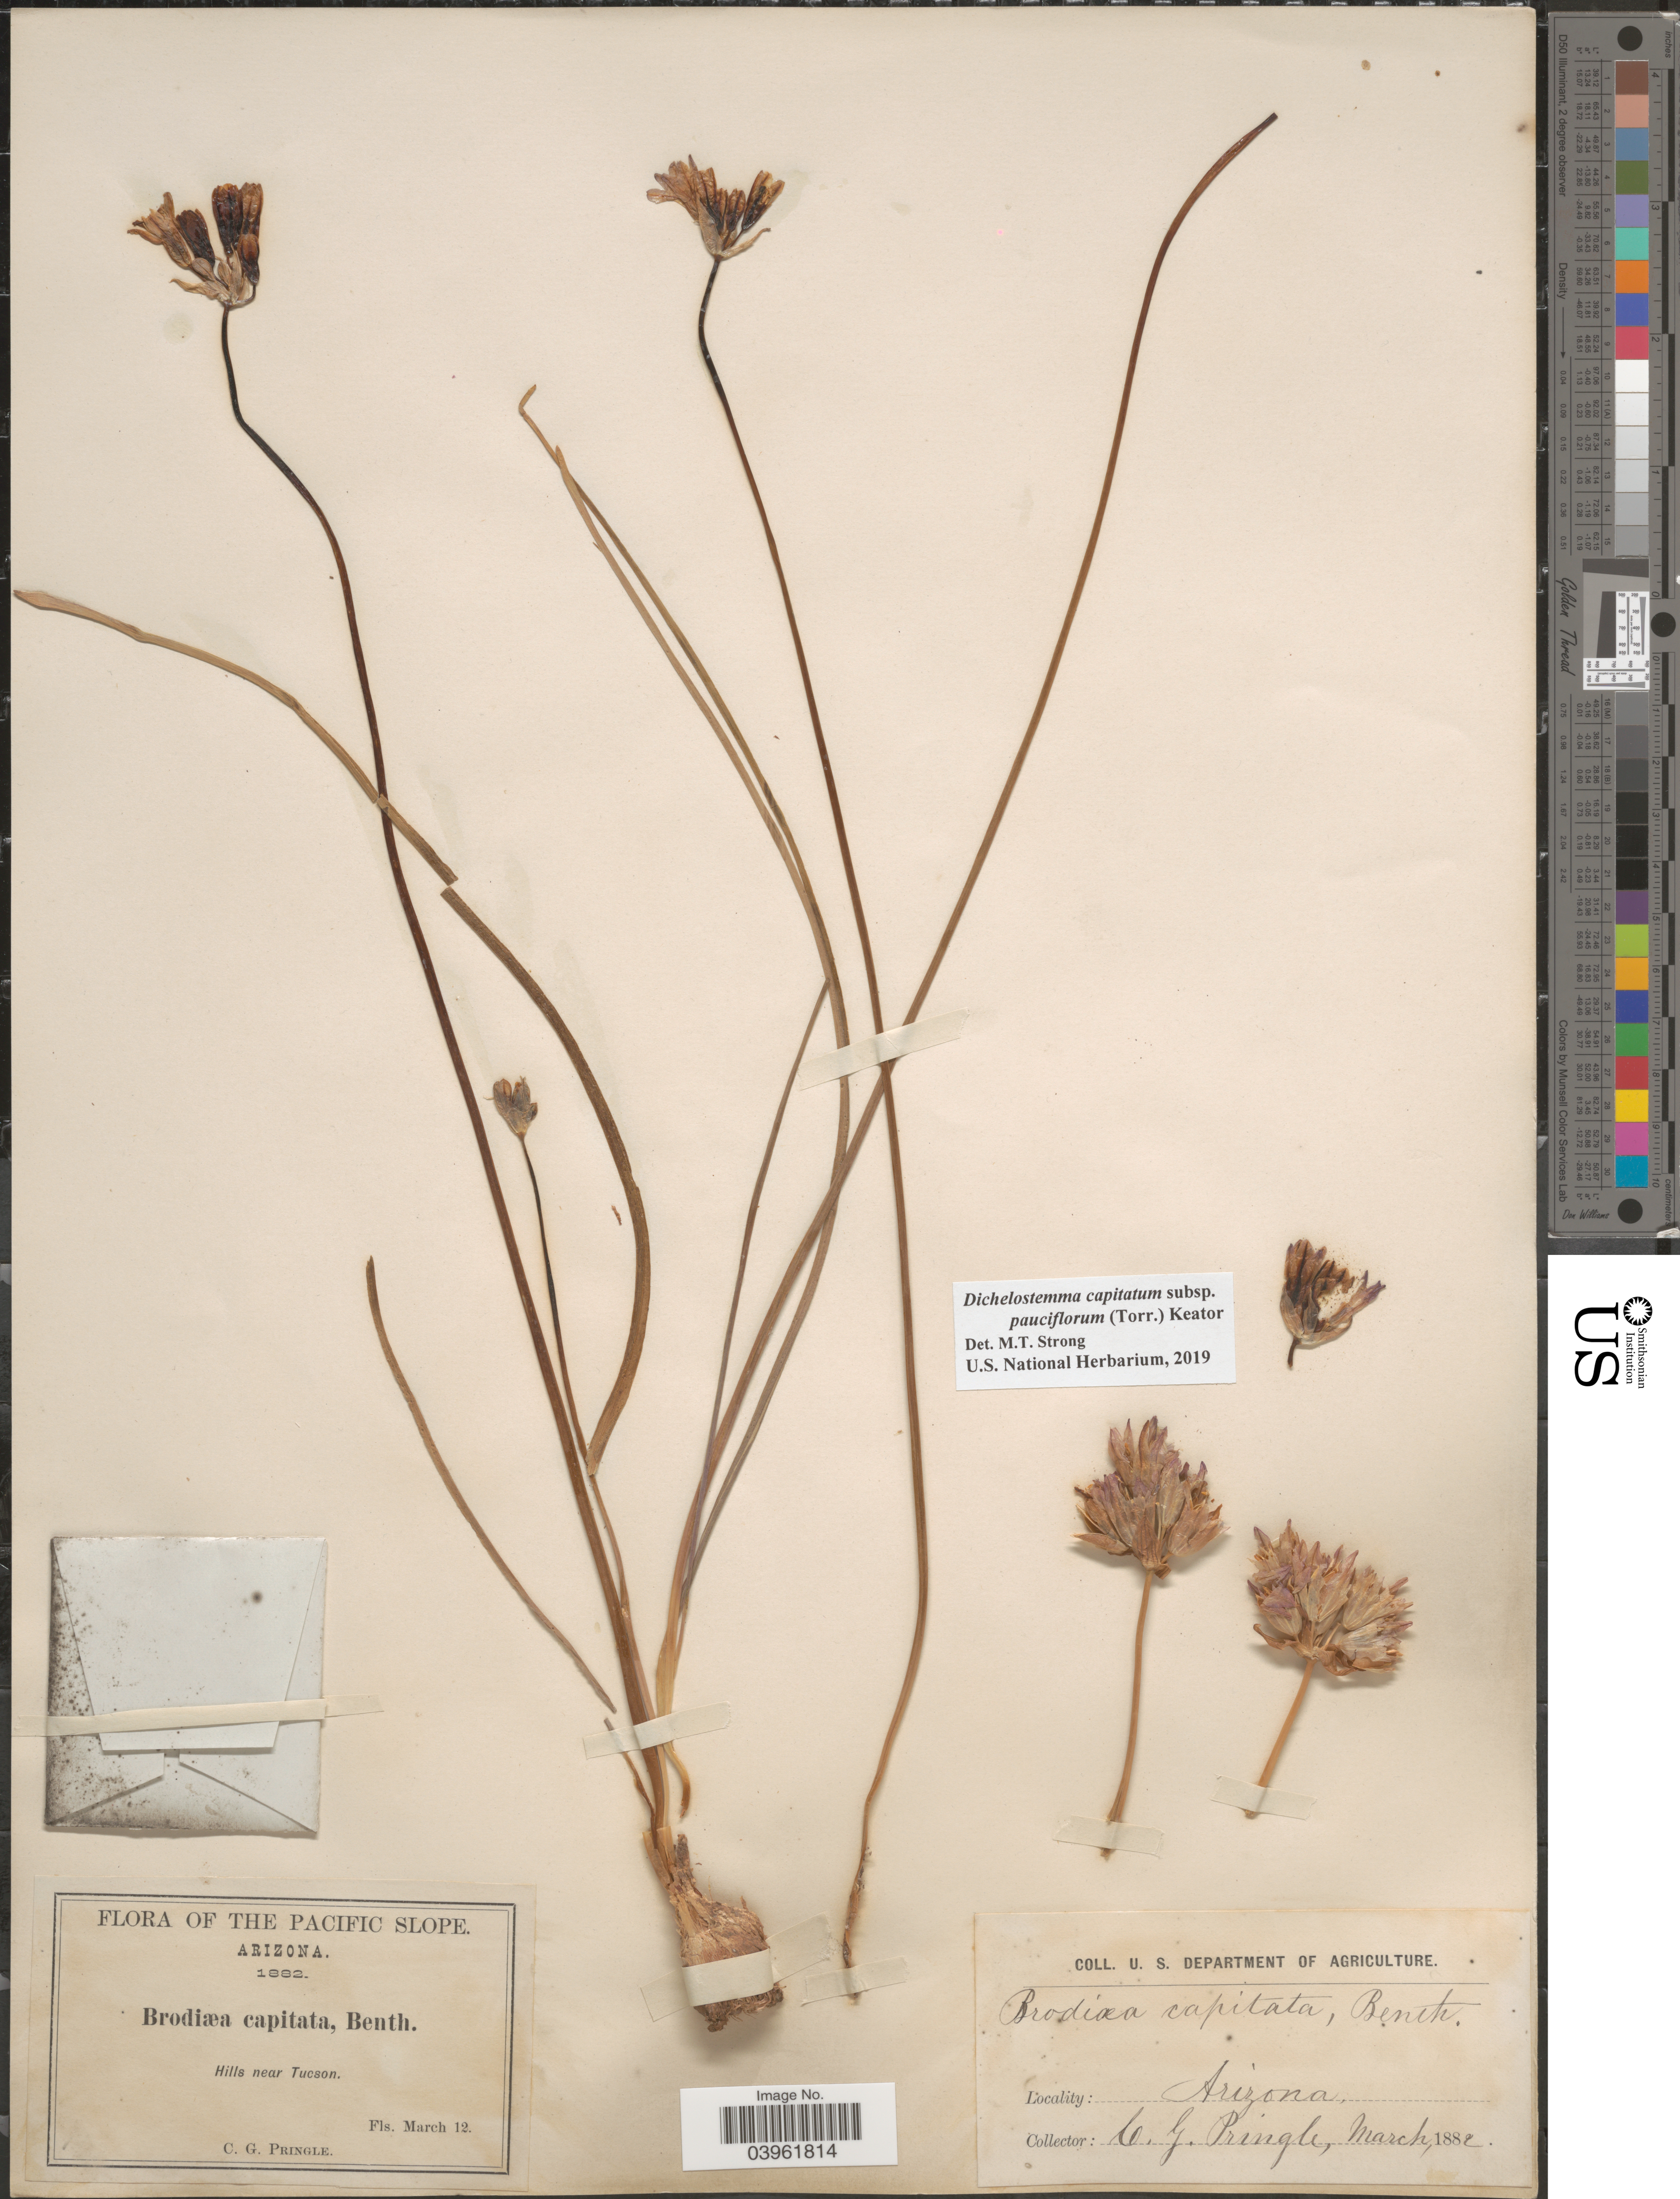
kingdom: Plantae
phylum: Tracheophyta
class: Liliopsida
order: Asparagales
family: Asparagaceae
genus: Dichelostemma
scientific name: Dichelostemma capitatum subsp. pauciflorum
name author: (Torr.) Keator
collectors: C. G. Pringle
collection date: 1882-03-12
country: United States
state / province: Arizona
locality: The Pacific Slope. Hills near Tucson.